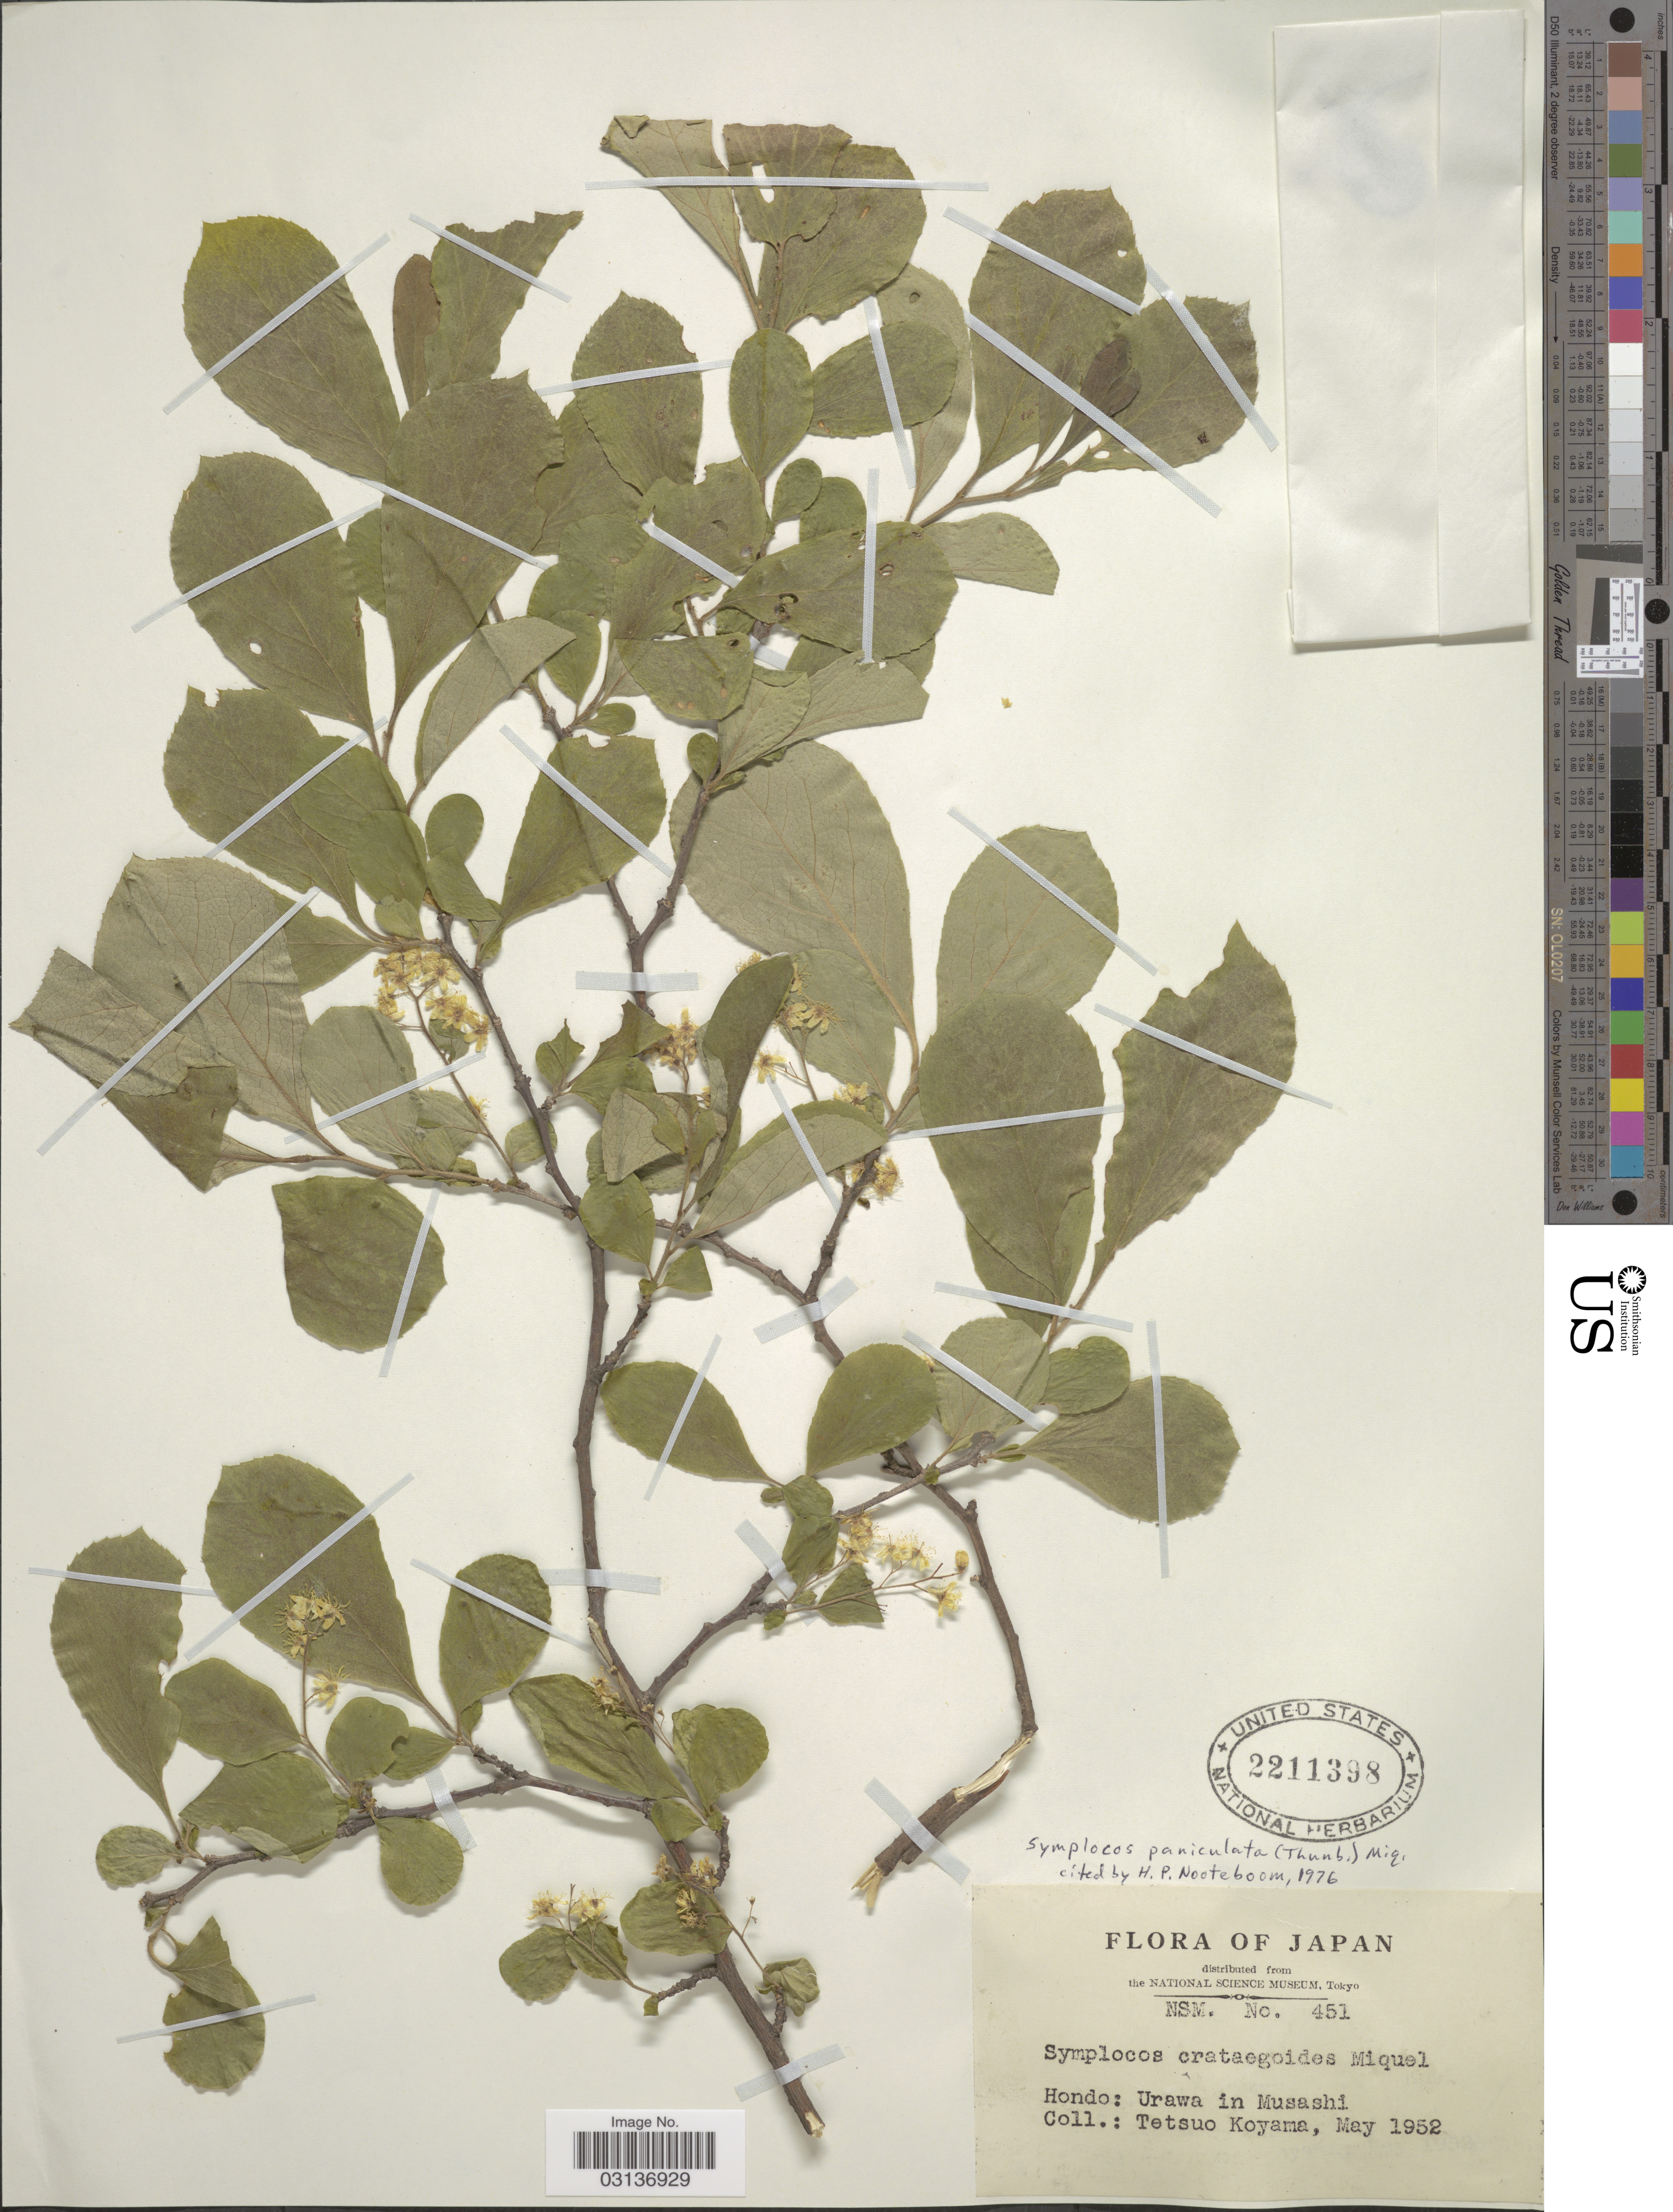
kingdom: Plantae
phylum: Tracheophyta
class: Magnoliopsida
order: Ericales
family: Symplocaceae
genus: Symplocos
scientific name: Symplocos paniculata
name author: Miq.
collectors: T. Koyama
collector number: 451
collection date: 1952-05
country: Japan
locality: Hondo: Urawa in Musashi.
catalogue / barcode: US 2211398